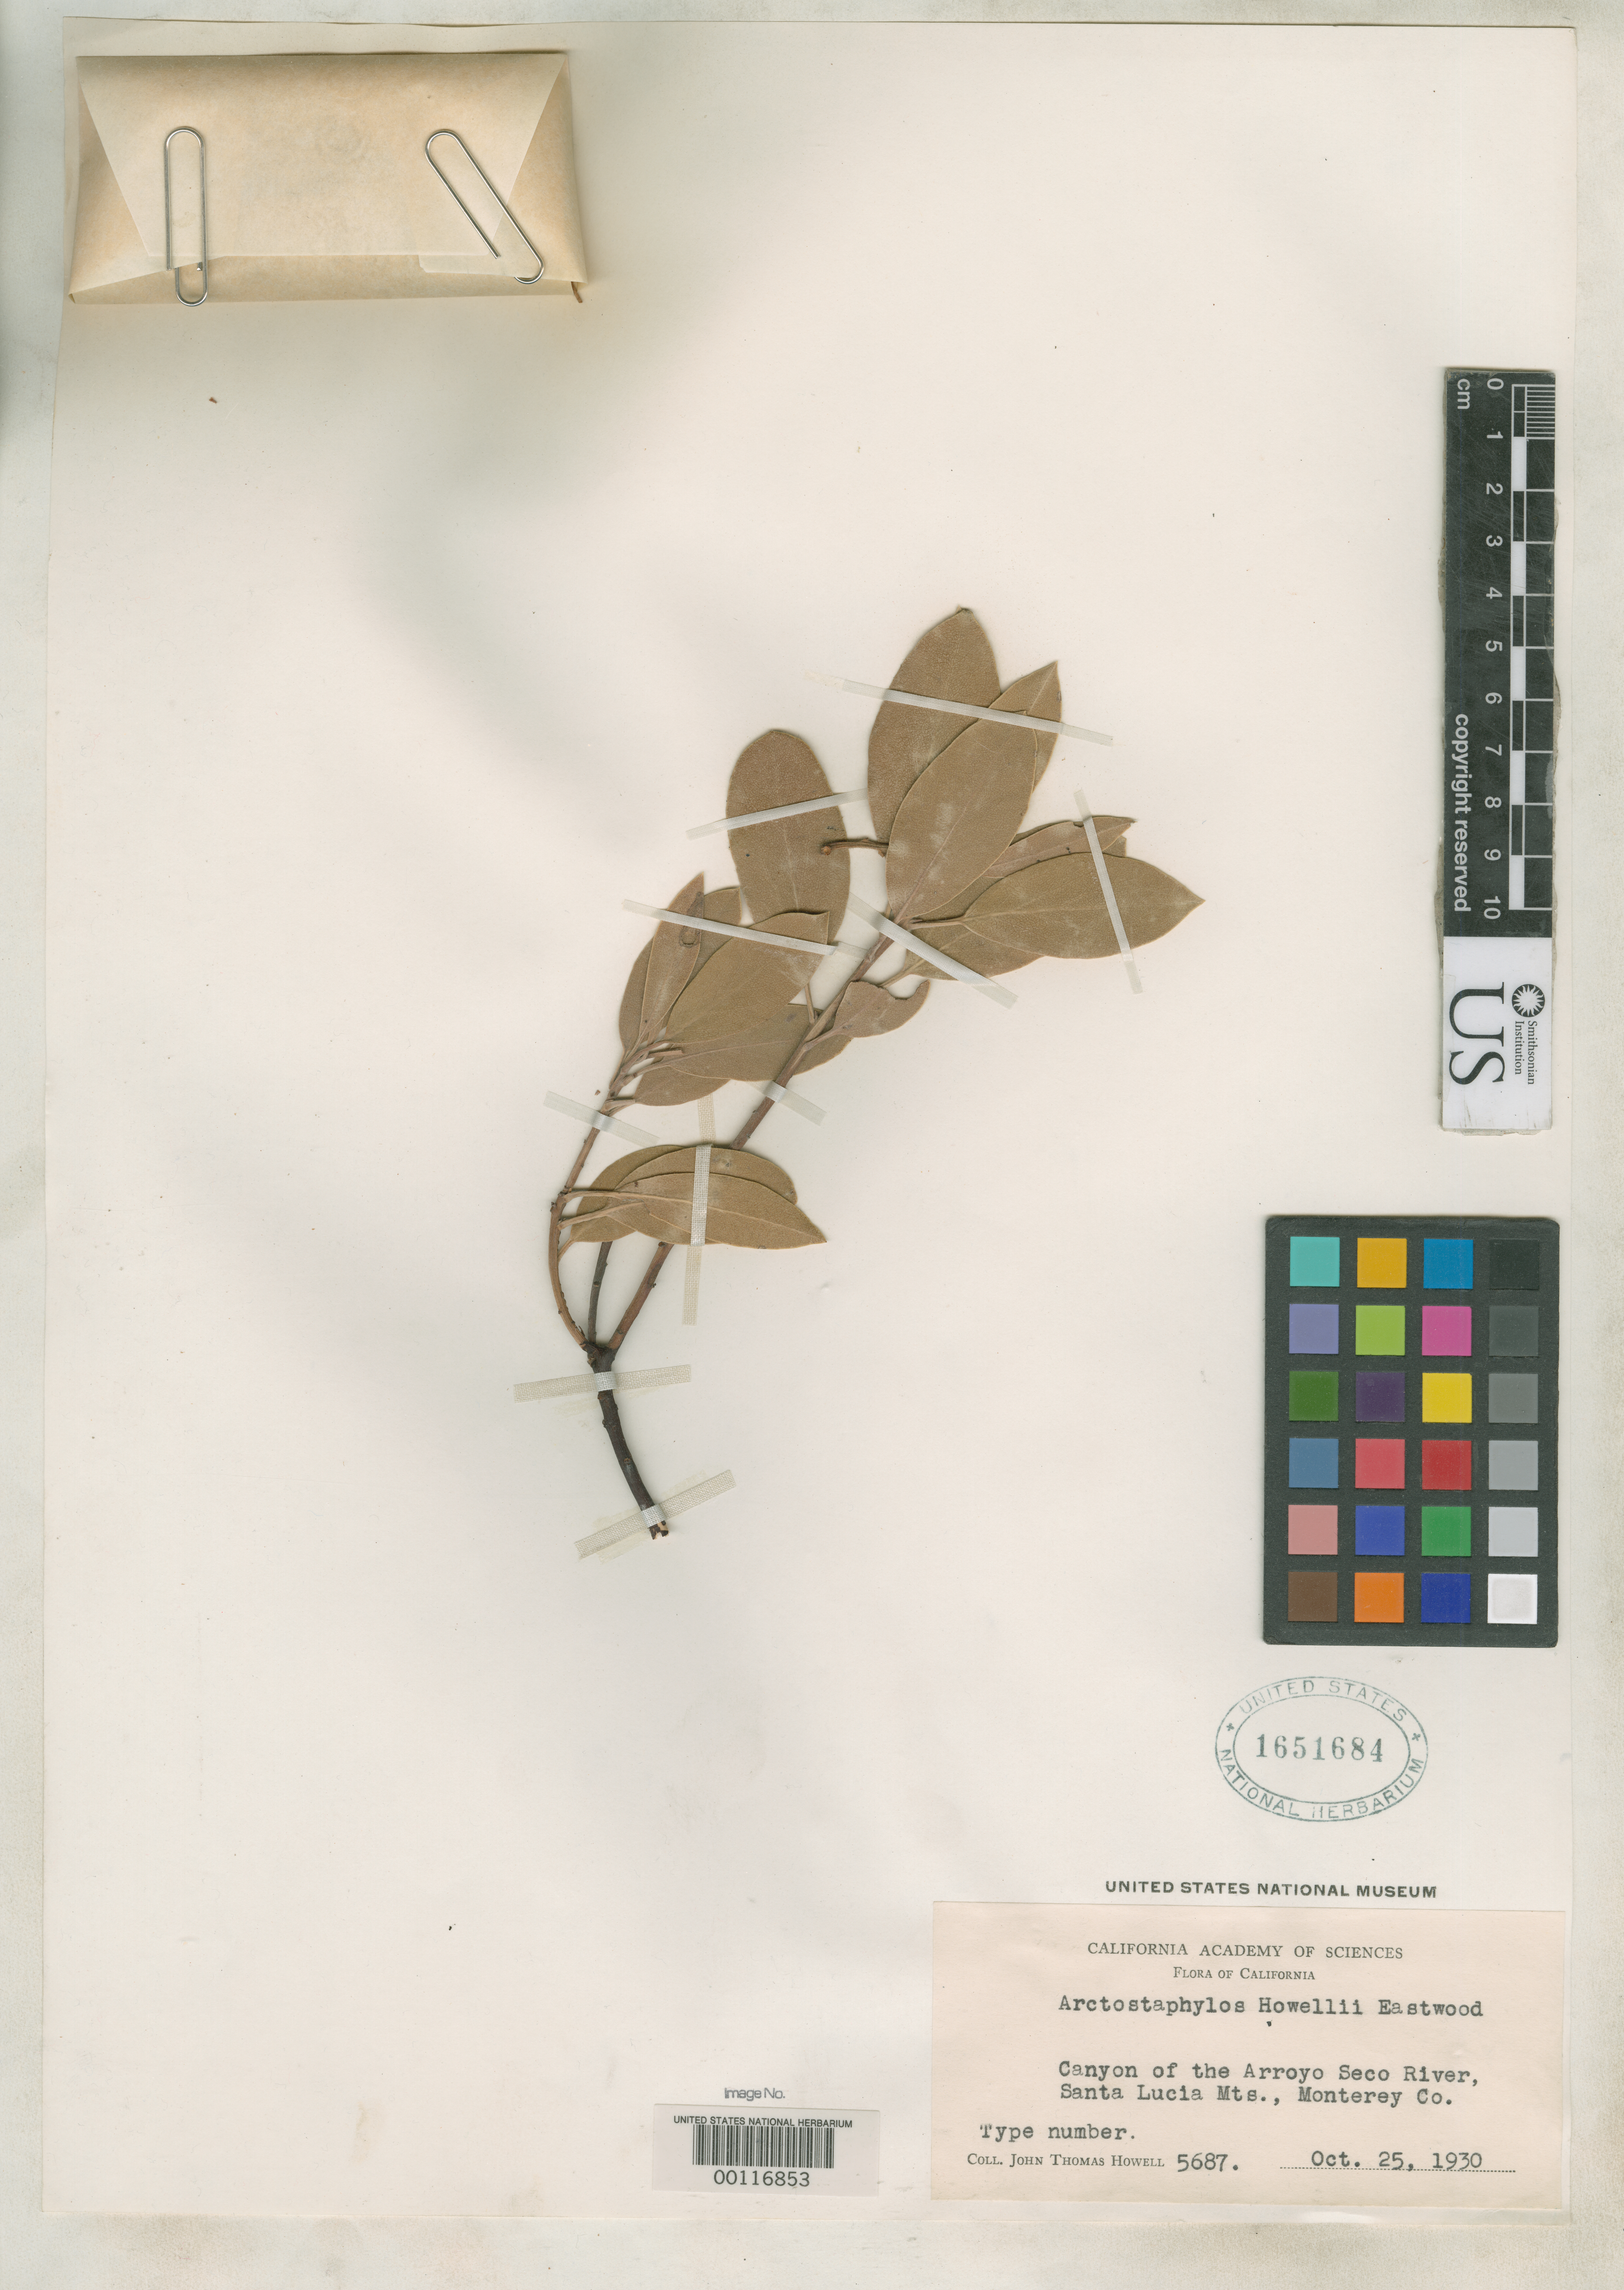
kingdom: Plantae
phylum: Tracheophyta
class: Magnoliopsida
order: Ericales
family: Ericaceae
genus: Arctostaphylos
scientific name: Arctostaphylos howellii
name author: Eastw.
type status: Isotype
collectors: J. T. Howell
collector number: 5687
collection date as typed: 25 Oct 1930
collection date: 1930-10-25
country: United States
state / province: California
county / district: Monterey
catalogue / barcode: US 1651684